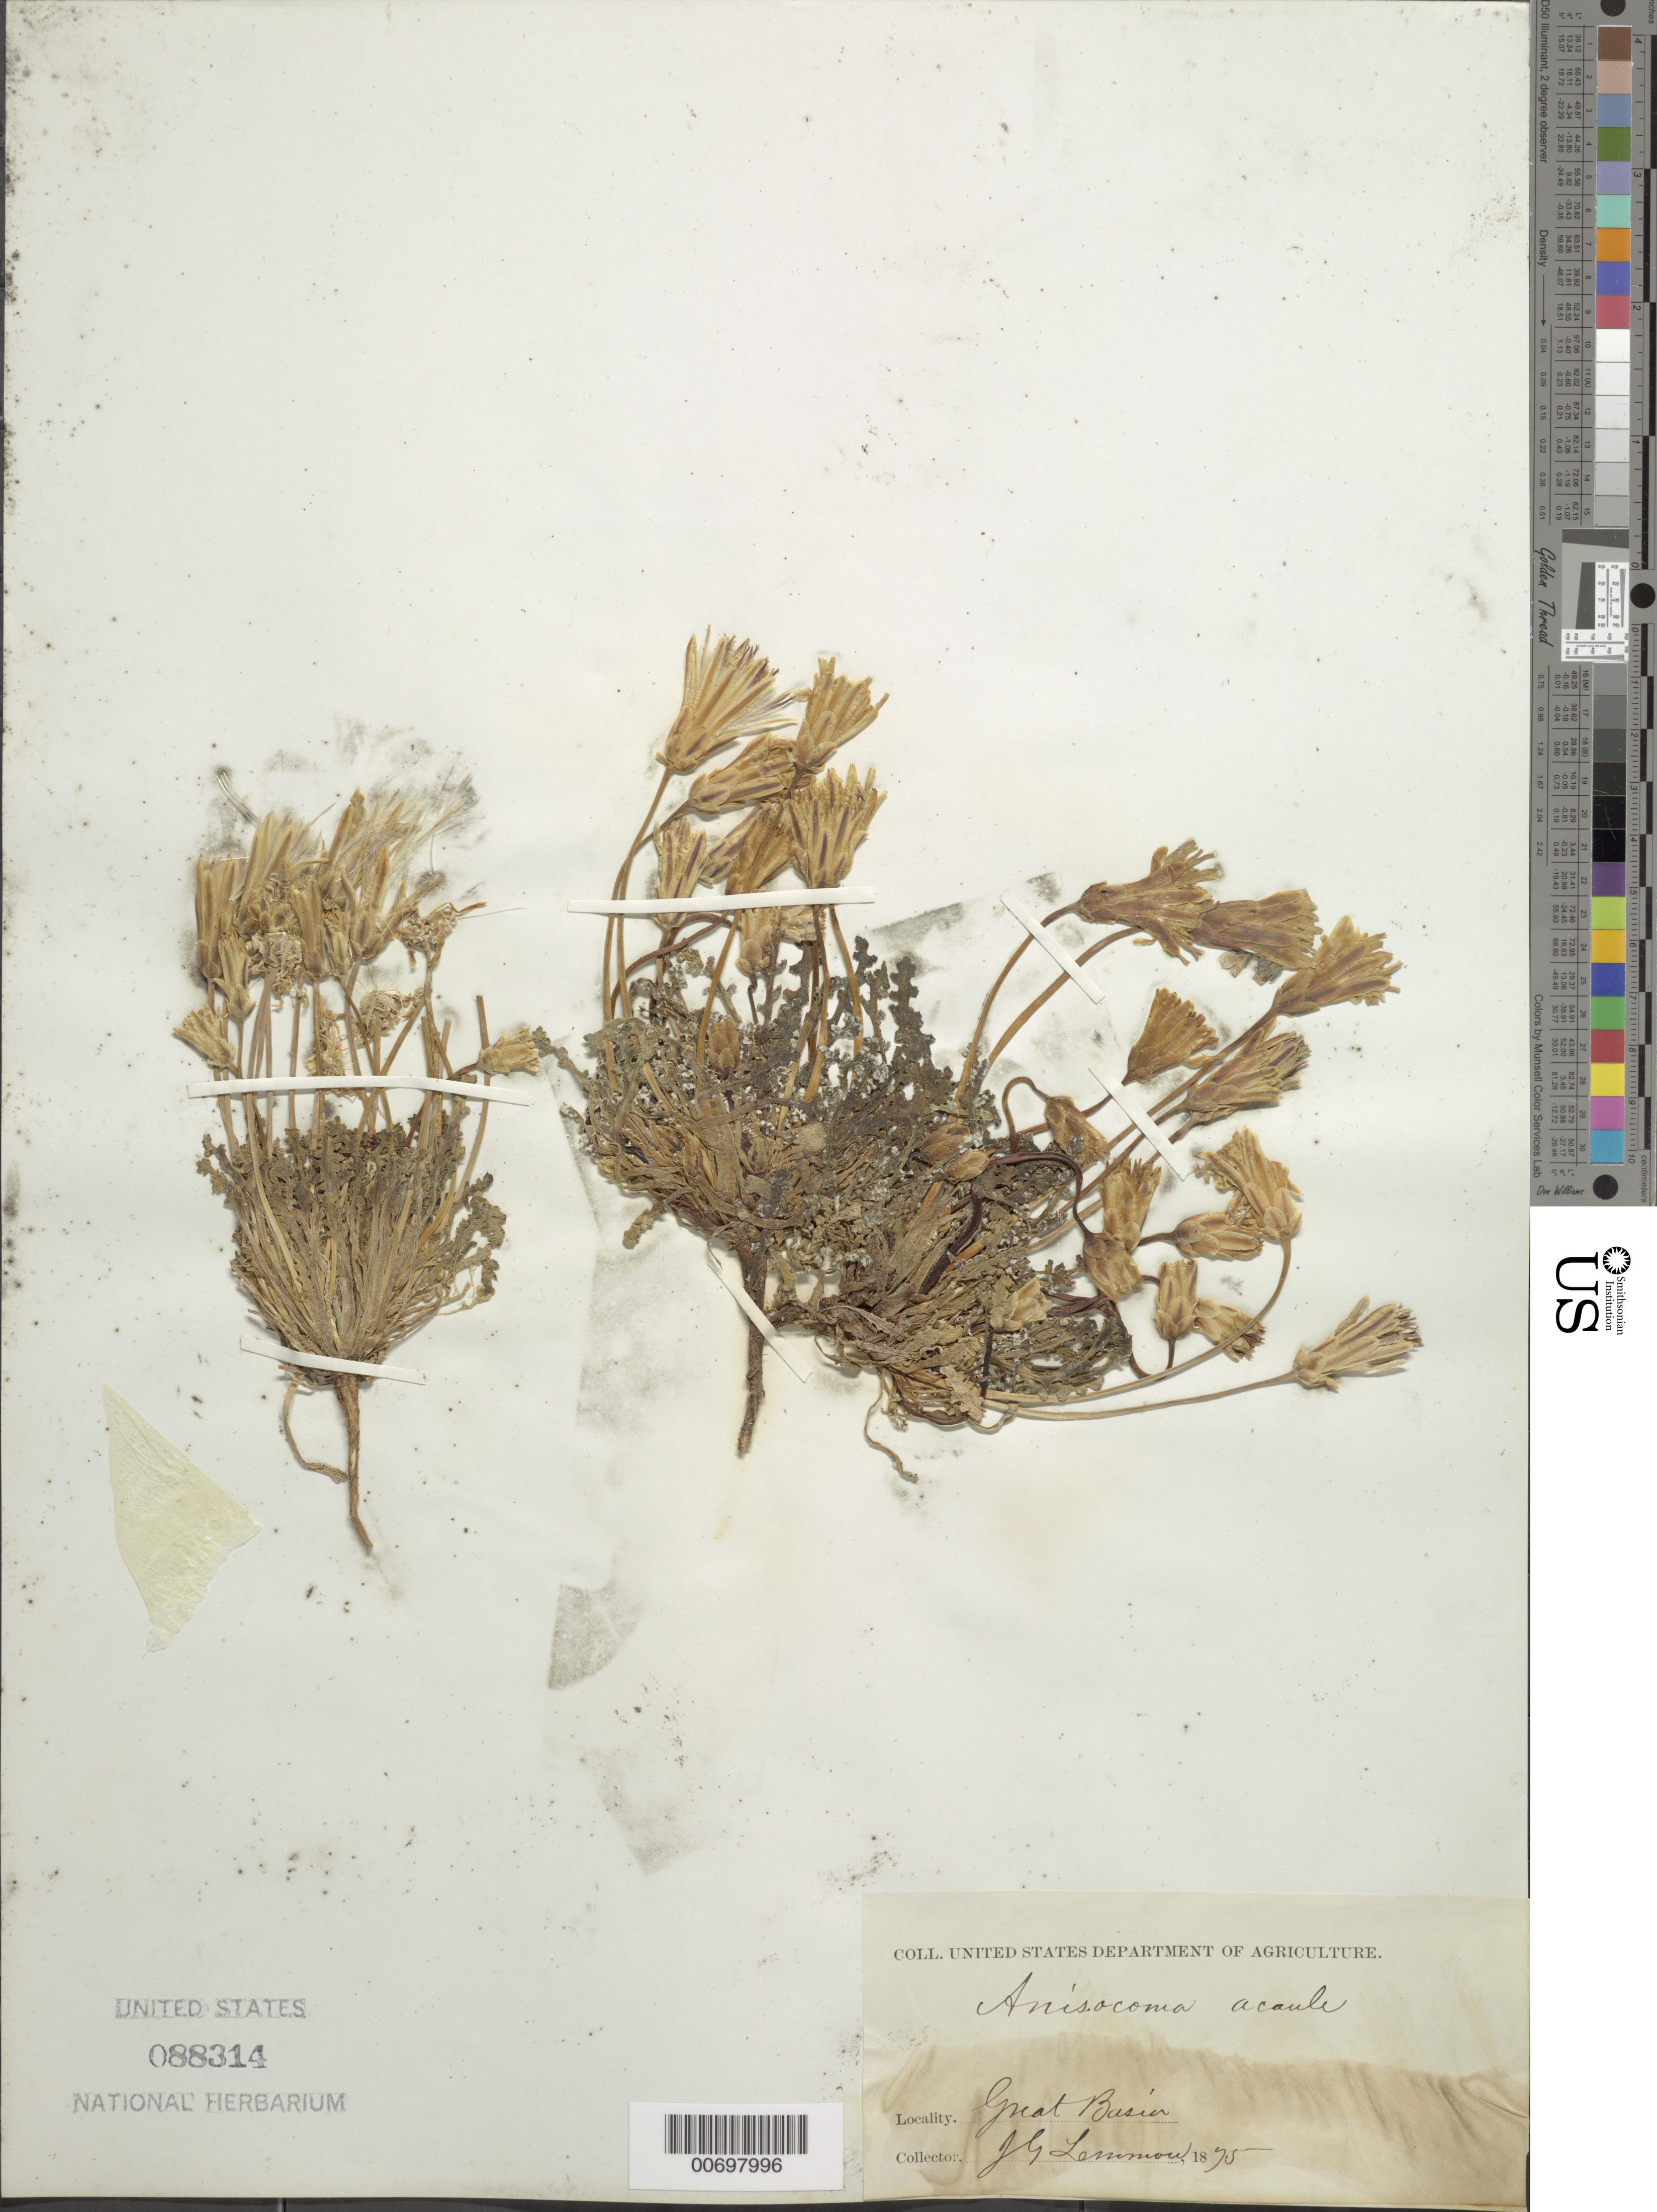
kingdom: Plantae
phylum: Tracheophyta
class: Magnoliopsida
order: Asterales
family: Asteraceae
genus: Anisocoma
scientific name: Anisocoma acaulis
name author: Torr. & A. Gray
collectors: J. G. Lemmon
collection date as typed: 1875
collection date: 1875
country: United States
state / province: California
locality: Great Basin.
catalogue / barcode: US 88314